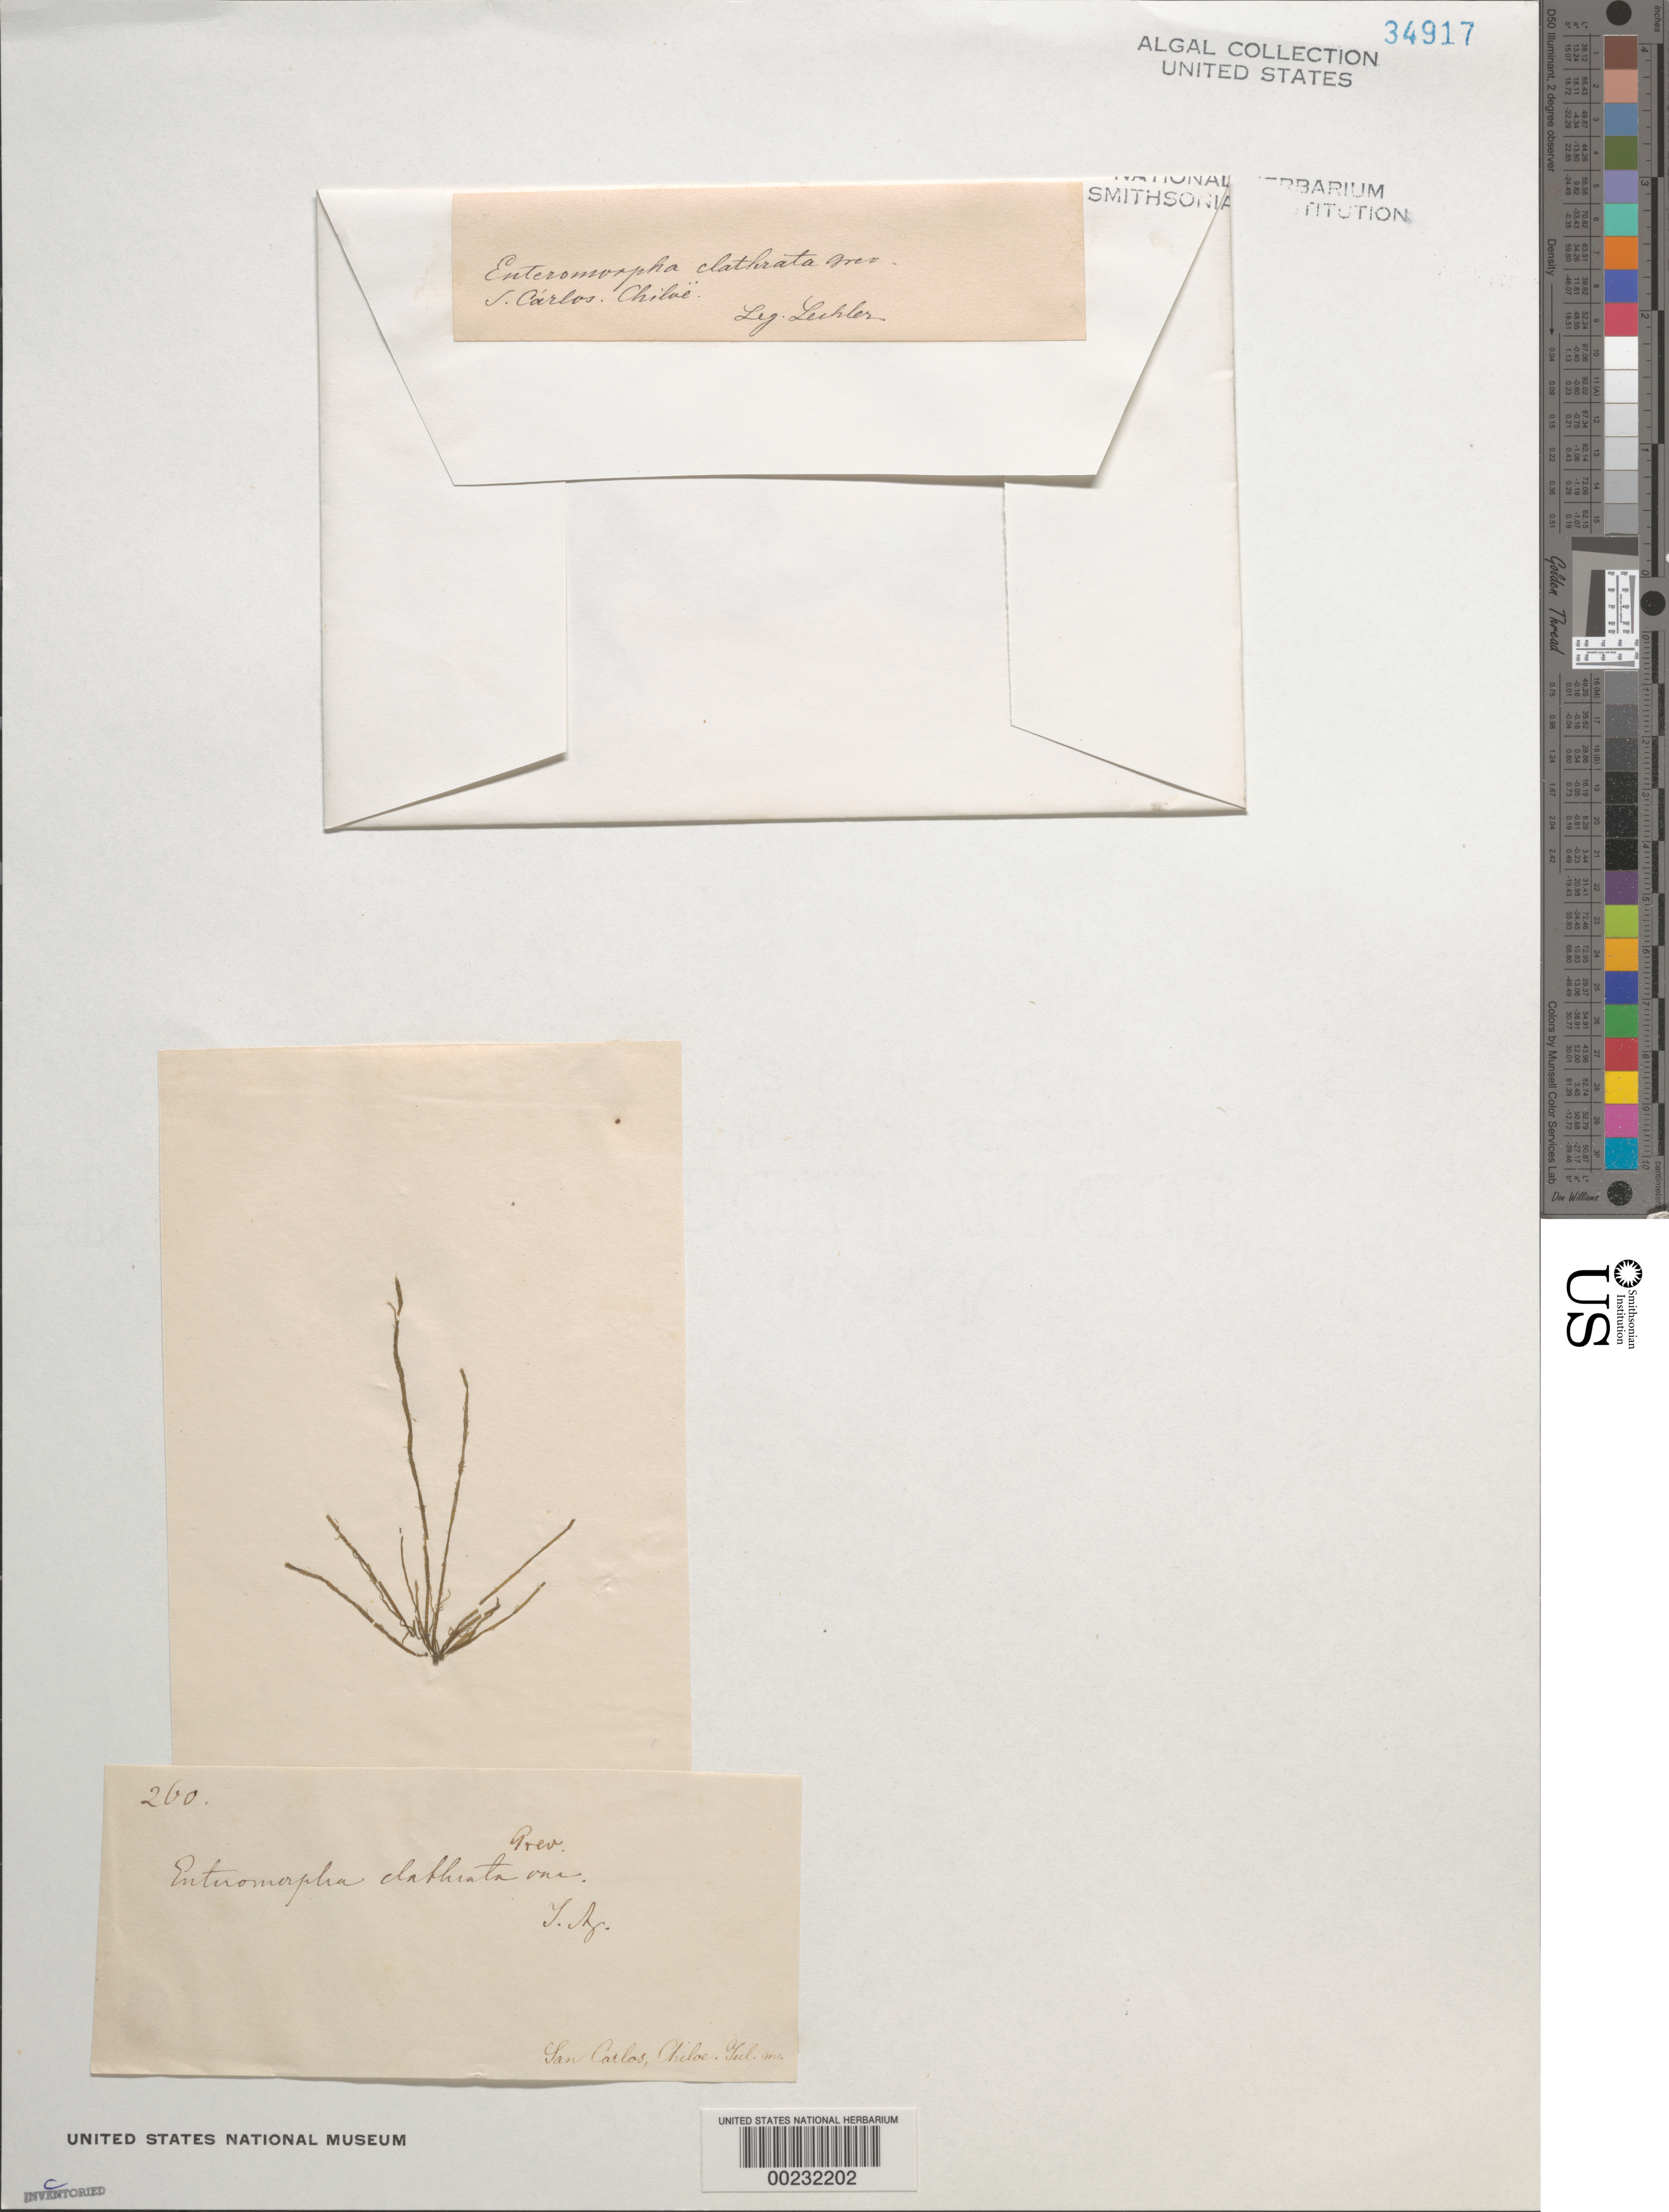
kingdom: Plantae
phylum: Chlorophyta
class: Ulvophyceae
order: Cladophorales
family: Cladophoraceae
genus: Cladophora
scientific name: Cladophora vagabunda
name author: (L.) C. Hoek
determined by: Algae name updating Project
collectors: W. Lechler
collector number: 260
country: Chile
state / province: Los Lagos (X)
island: Isla Chiloé (Chiloe Island)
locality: San Carlos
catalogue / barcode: US 34917